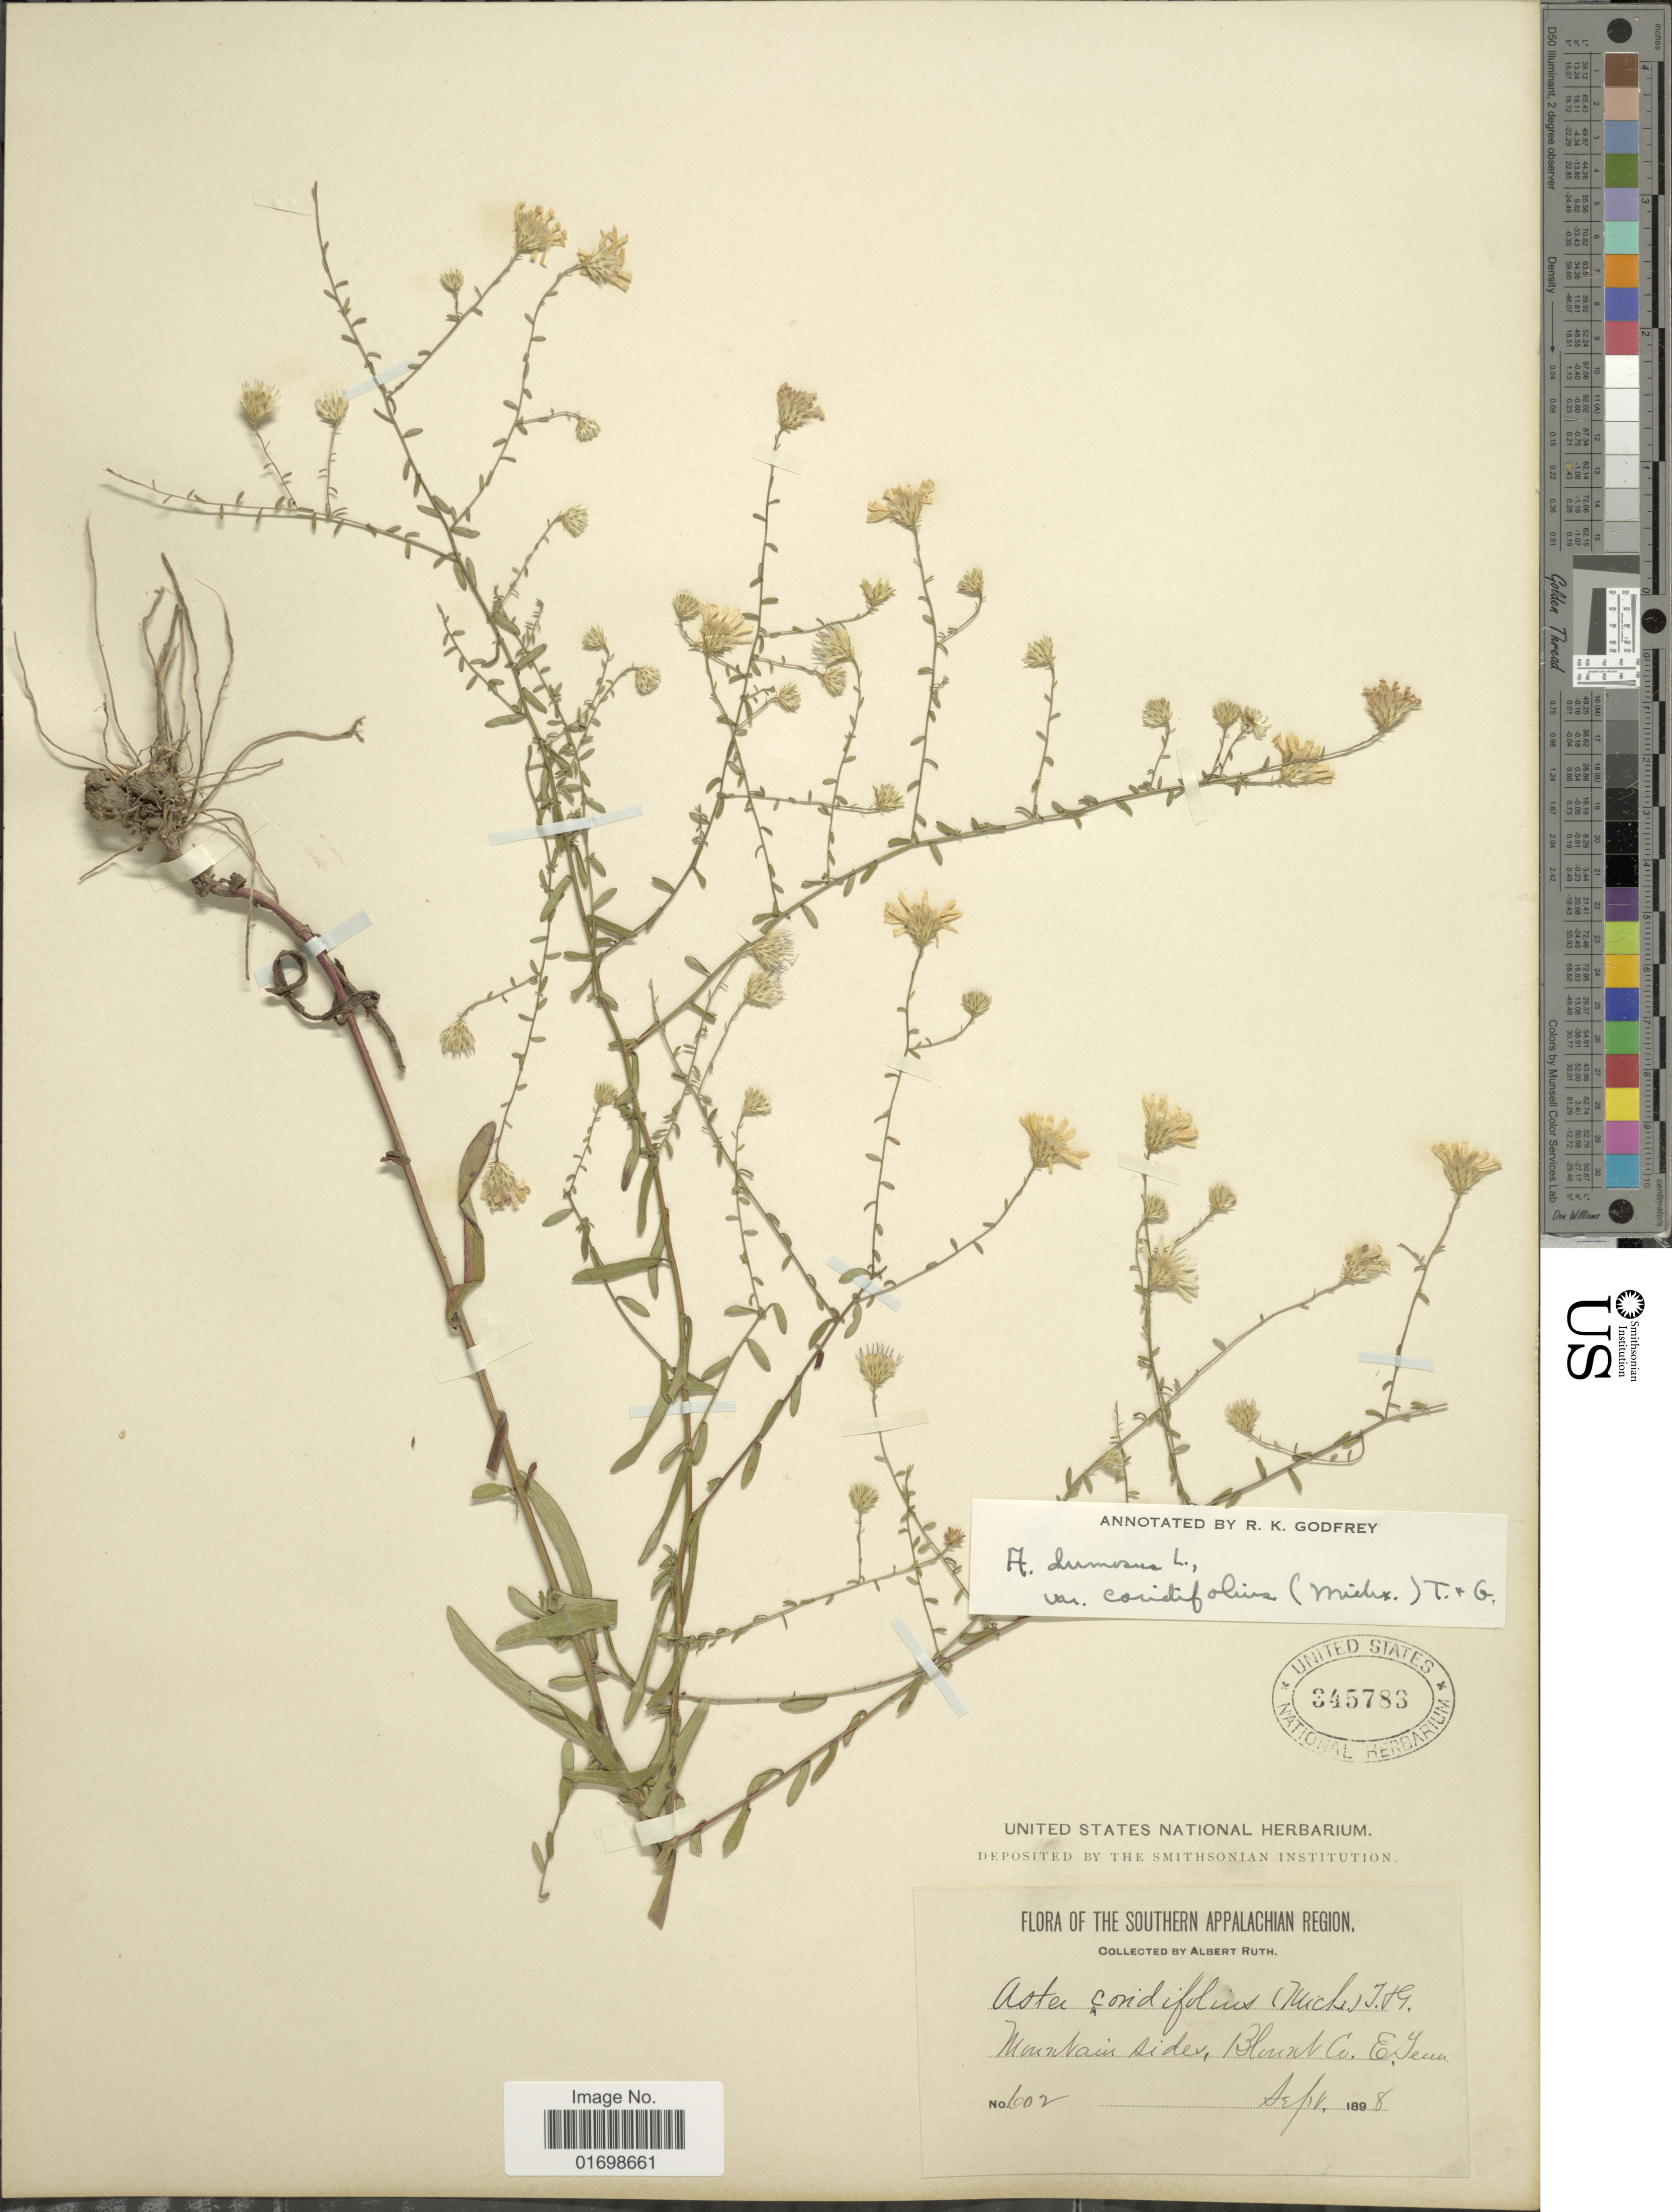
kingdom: Plantae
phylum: Tracheophyta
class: Magnoliopsida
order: Asterales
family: Asteraceae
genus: Symphyotrichum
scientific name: Symphyotrichum dumosum var. coridifolium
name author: (Michx.) Semple et al.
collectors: A. Ruth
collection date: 1898-09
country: United States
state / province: Tennessee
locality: Mountain sides, Blount Co, E. Tenn.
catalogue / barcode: US 345783